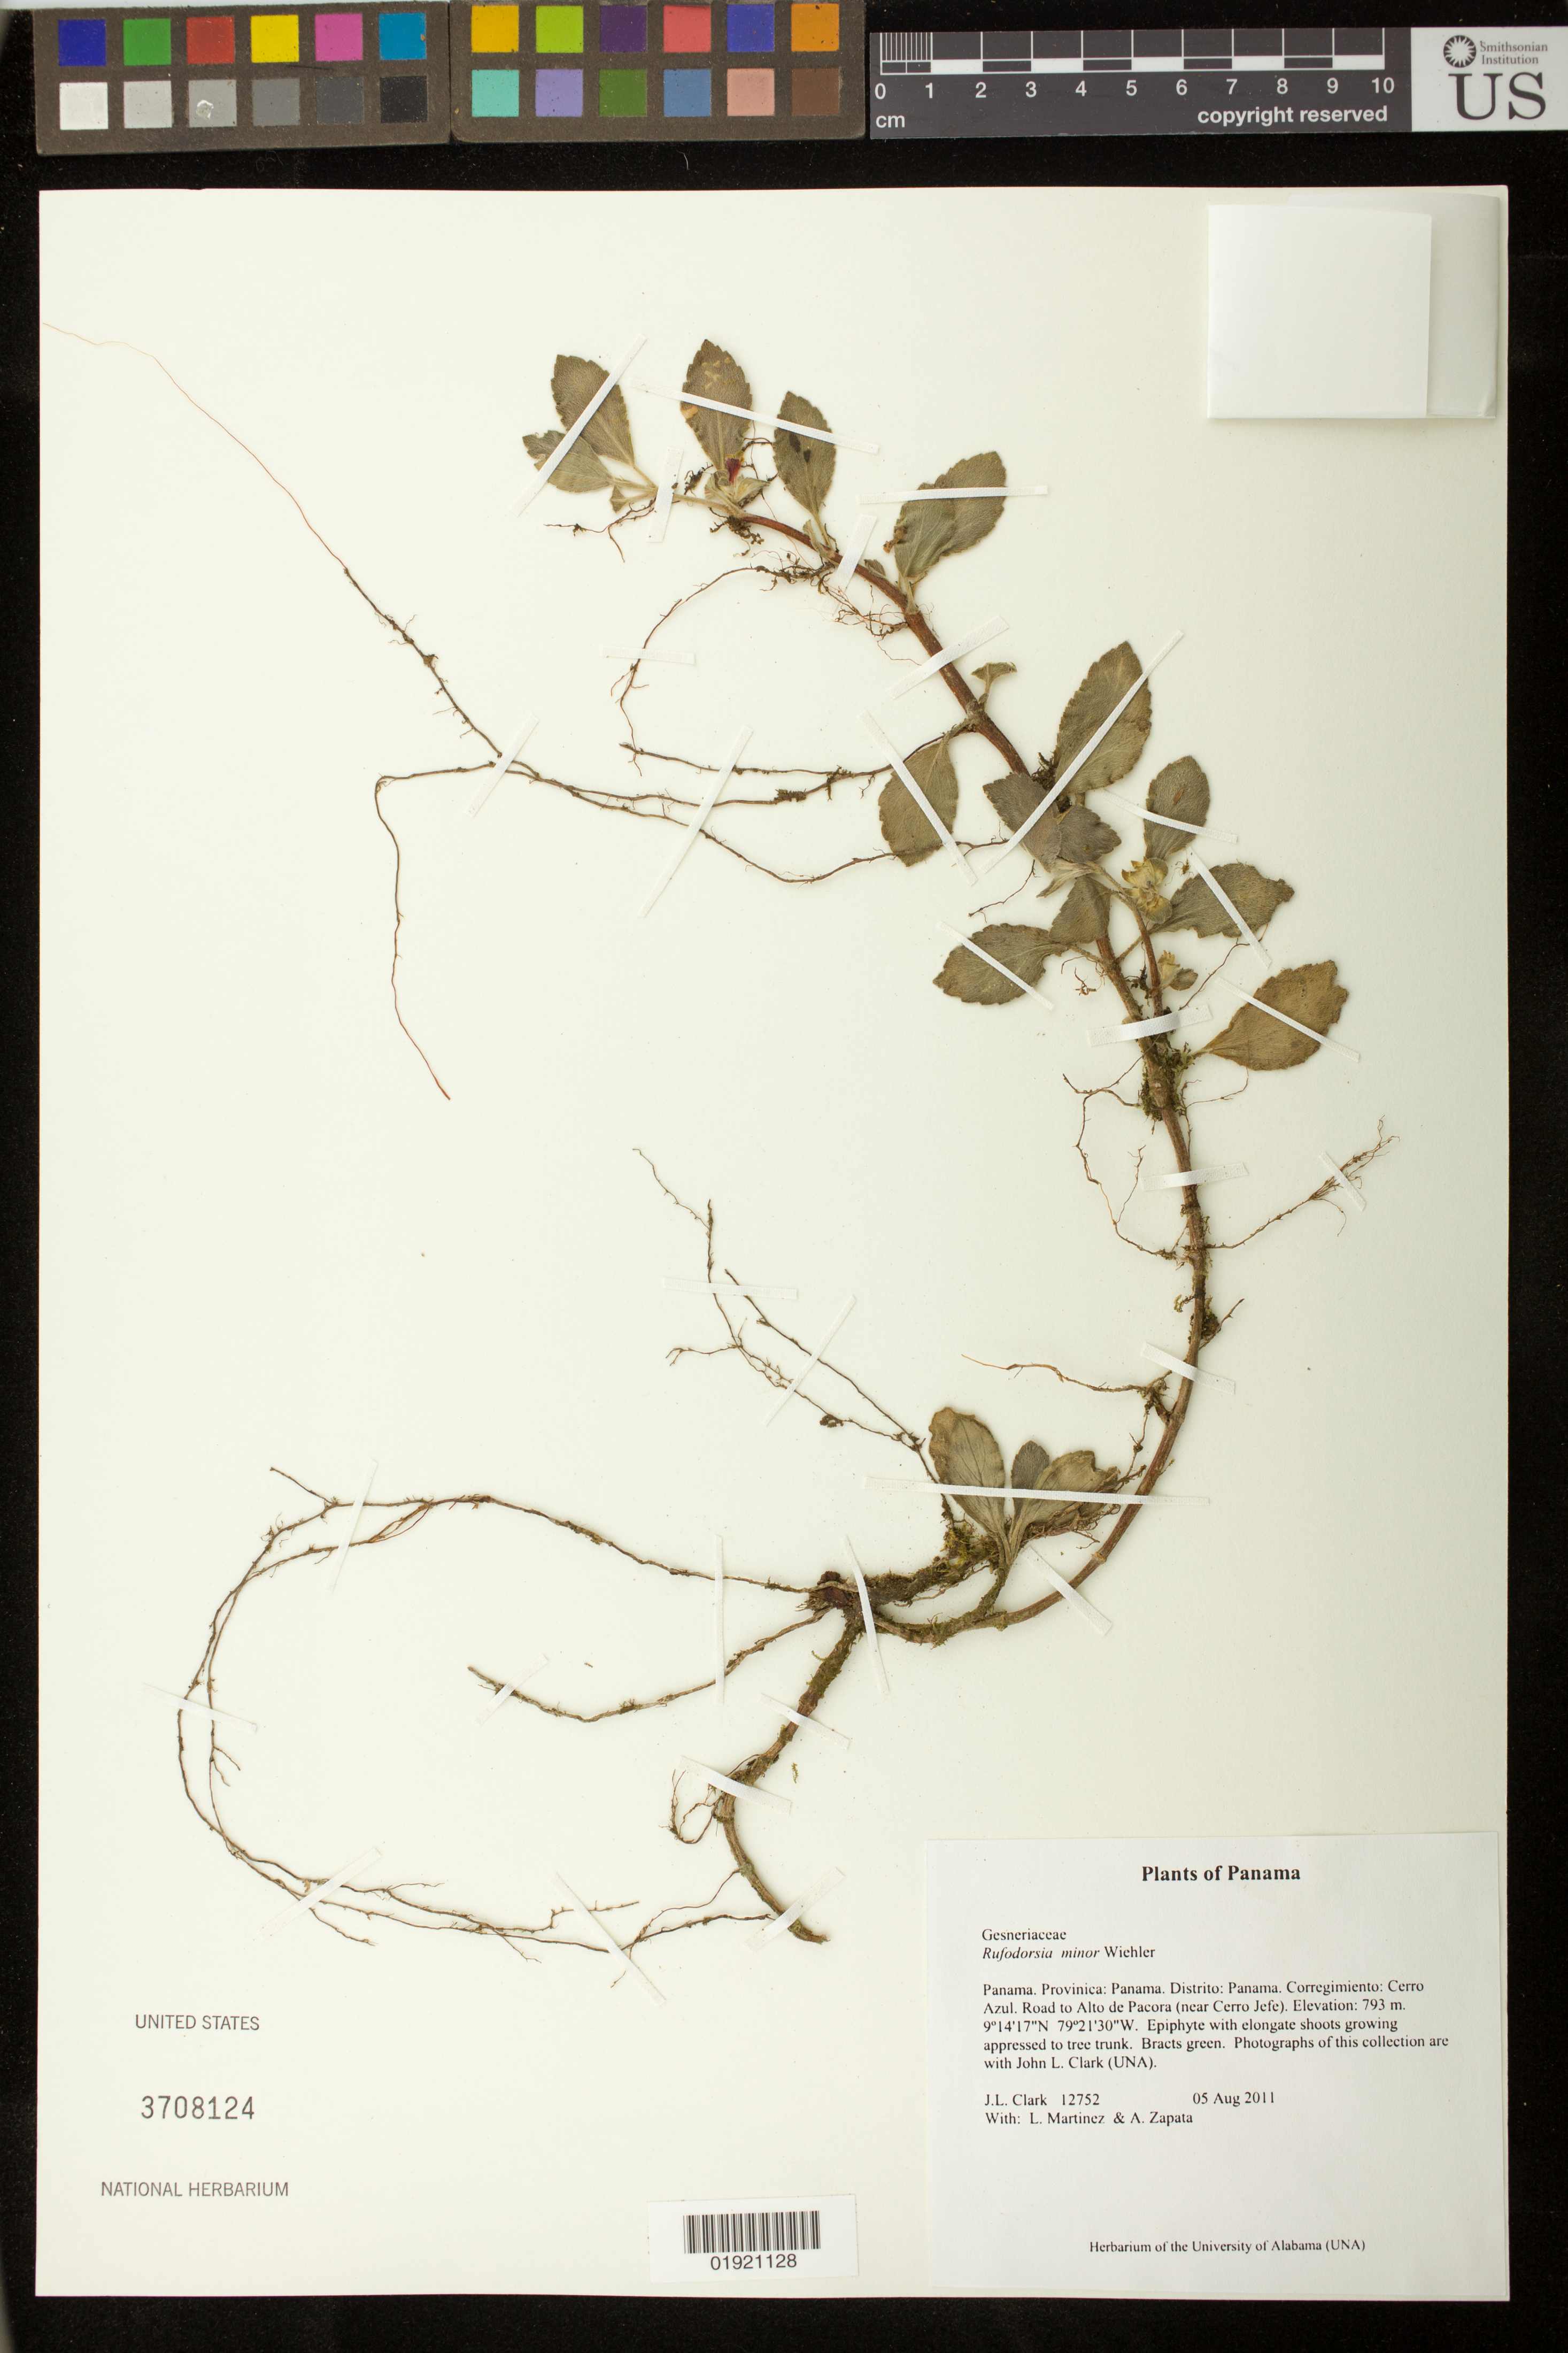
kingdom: Plantae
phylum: Tracheophyta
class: Magnoliopsida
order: Lamiales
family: Gesneriaceae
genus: Rufodorsia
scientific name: Rufodorsia minor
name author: Wiehler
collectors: J. L. Clark, L. Martinez & A. Zapata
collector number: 12752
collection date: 2011-08-05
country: Panama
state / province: Panamá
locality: Distrito:Panama. Corregimiento: Cerro Azul. Road to Alto de Pacora (near Cerro Jefe).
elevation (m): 793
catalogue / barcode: US 3708124